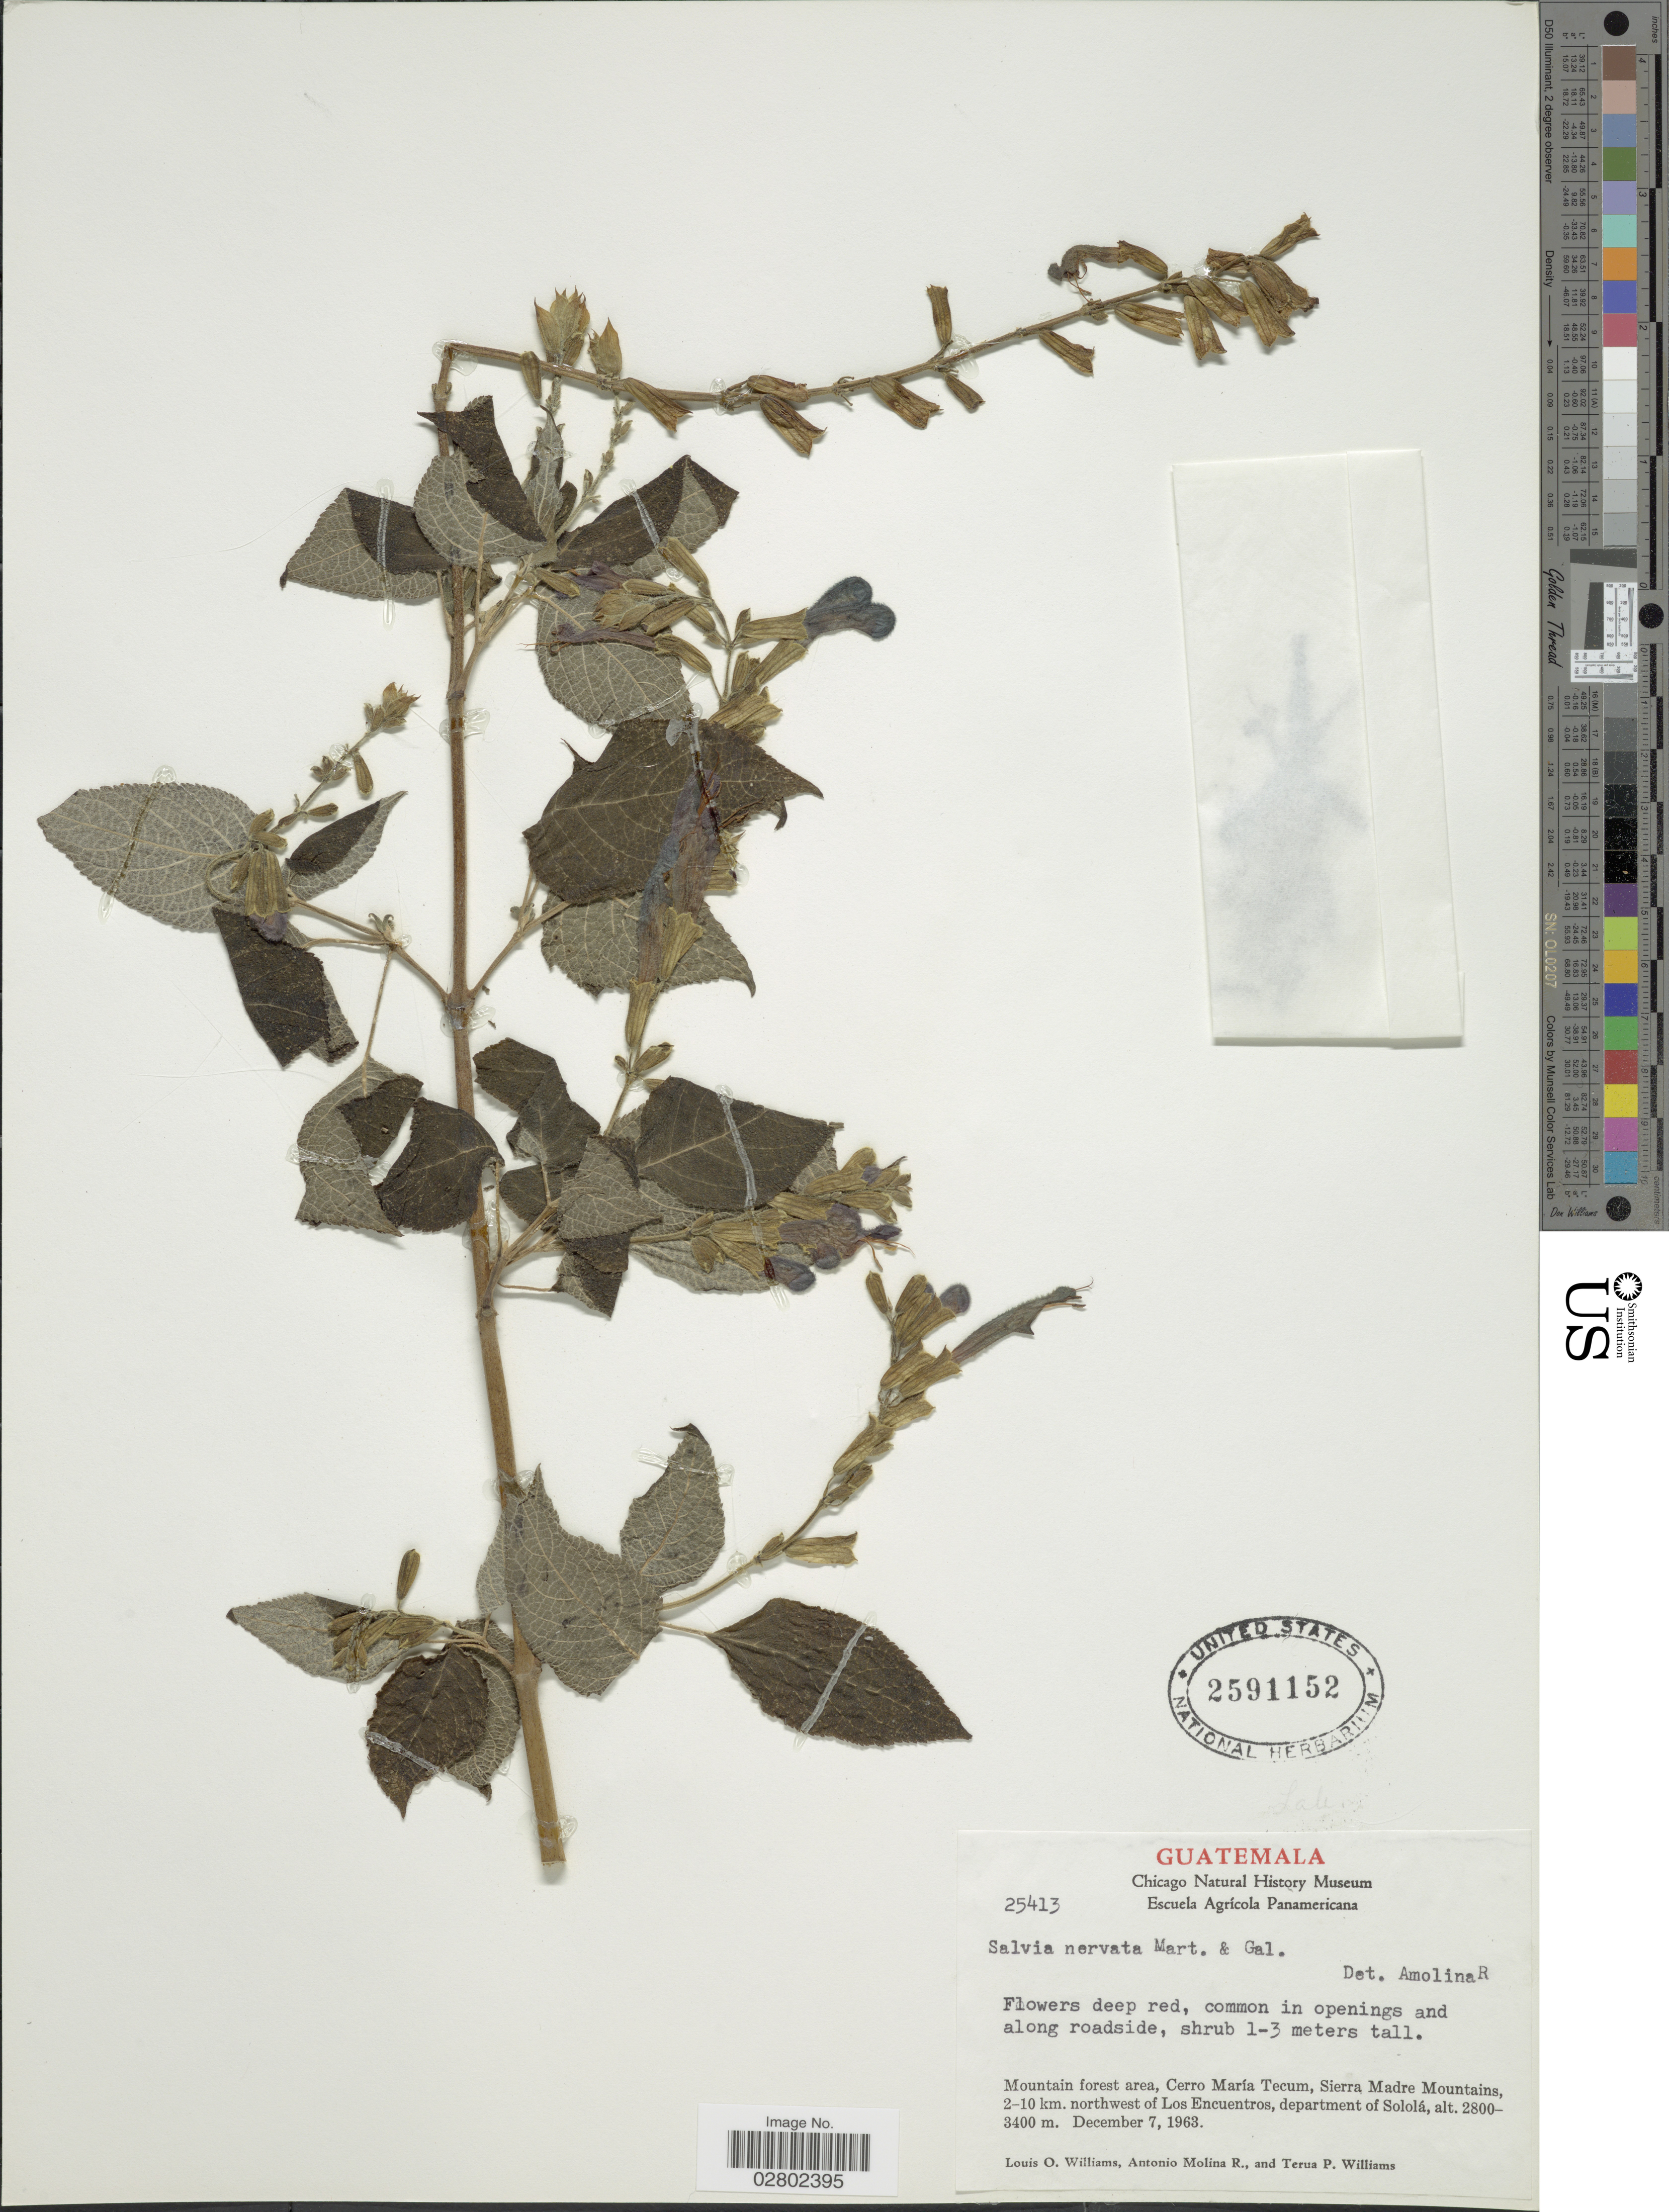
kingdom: Plantae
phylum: Tracheophyta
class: Magnoliopsida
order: Lamiales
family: Lamiaceae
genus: Salvia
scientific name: Salvia nervata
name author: M. Martens & Galeotti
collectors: L. O. Williams, A. Molina R. & T. P. Williams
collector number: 25413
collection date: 1963-12-07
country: Guatemala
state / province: Sololá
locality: Mountain forest area, Cerro María Tecum, Sierra Madre Mountains, 2-10 km. northwest of Los Encuentros, department of Sololá.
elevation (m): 2800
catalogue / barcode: US 2591152